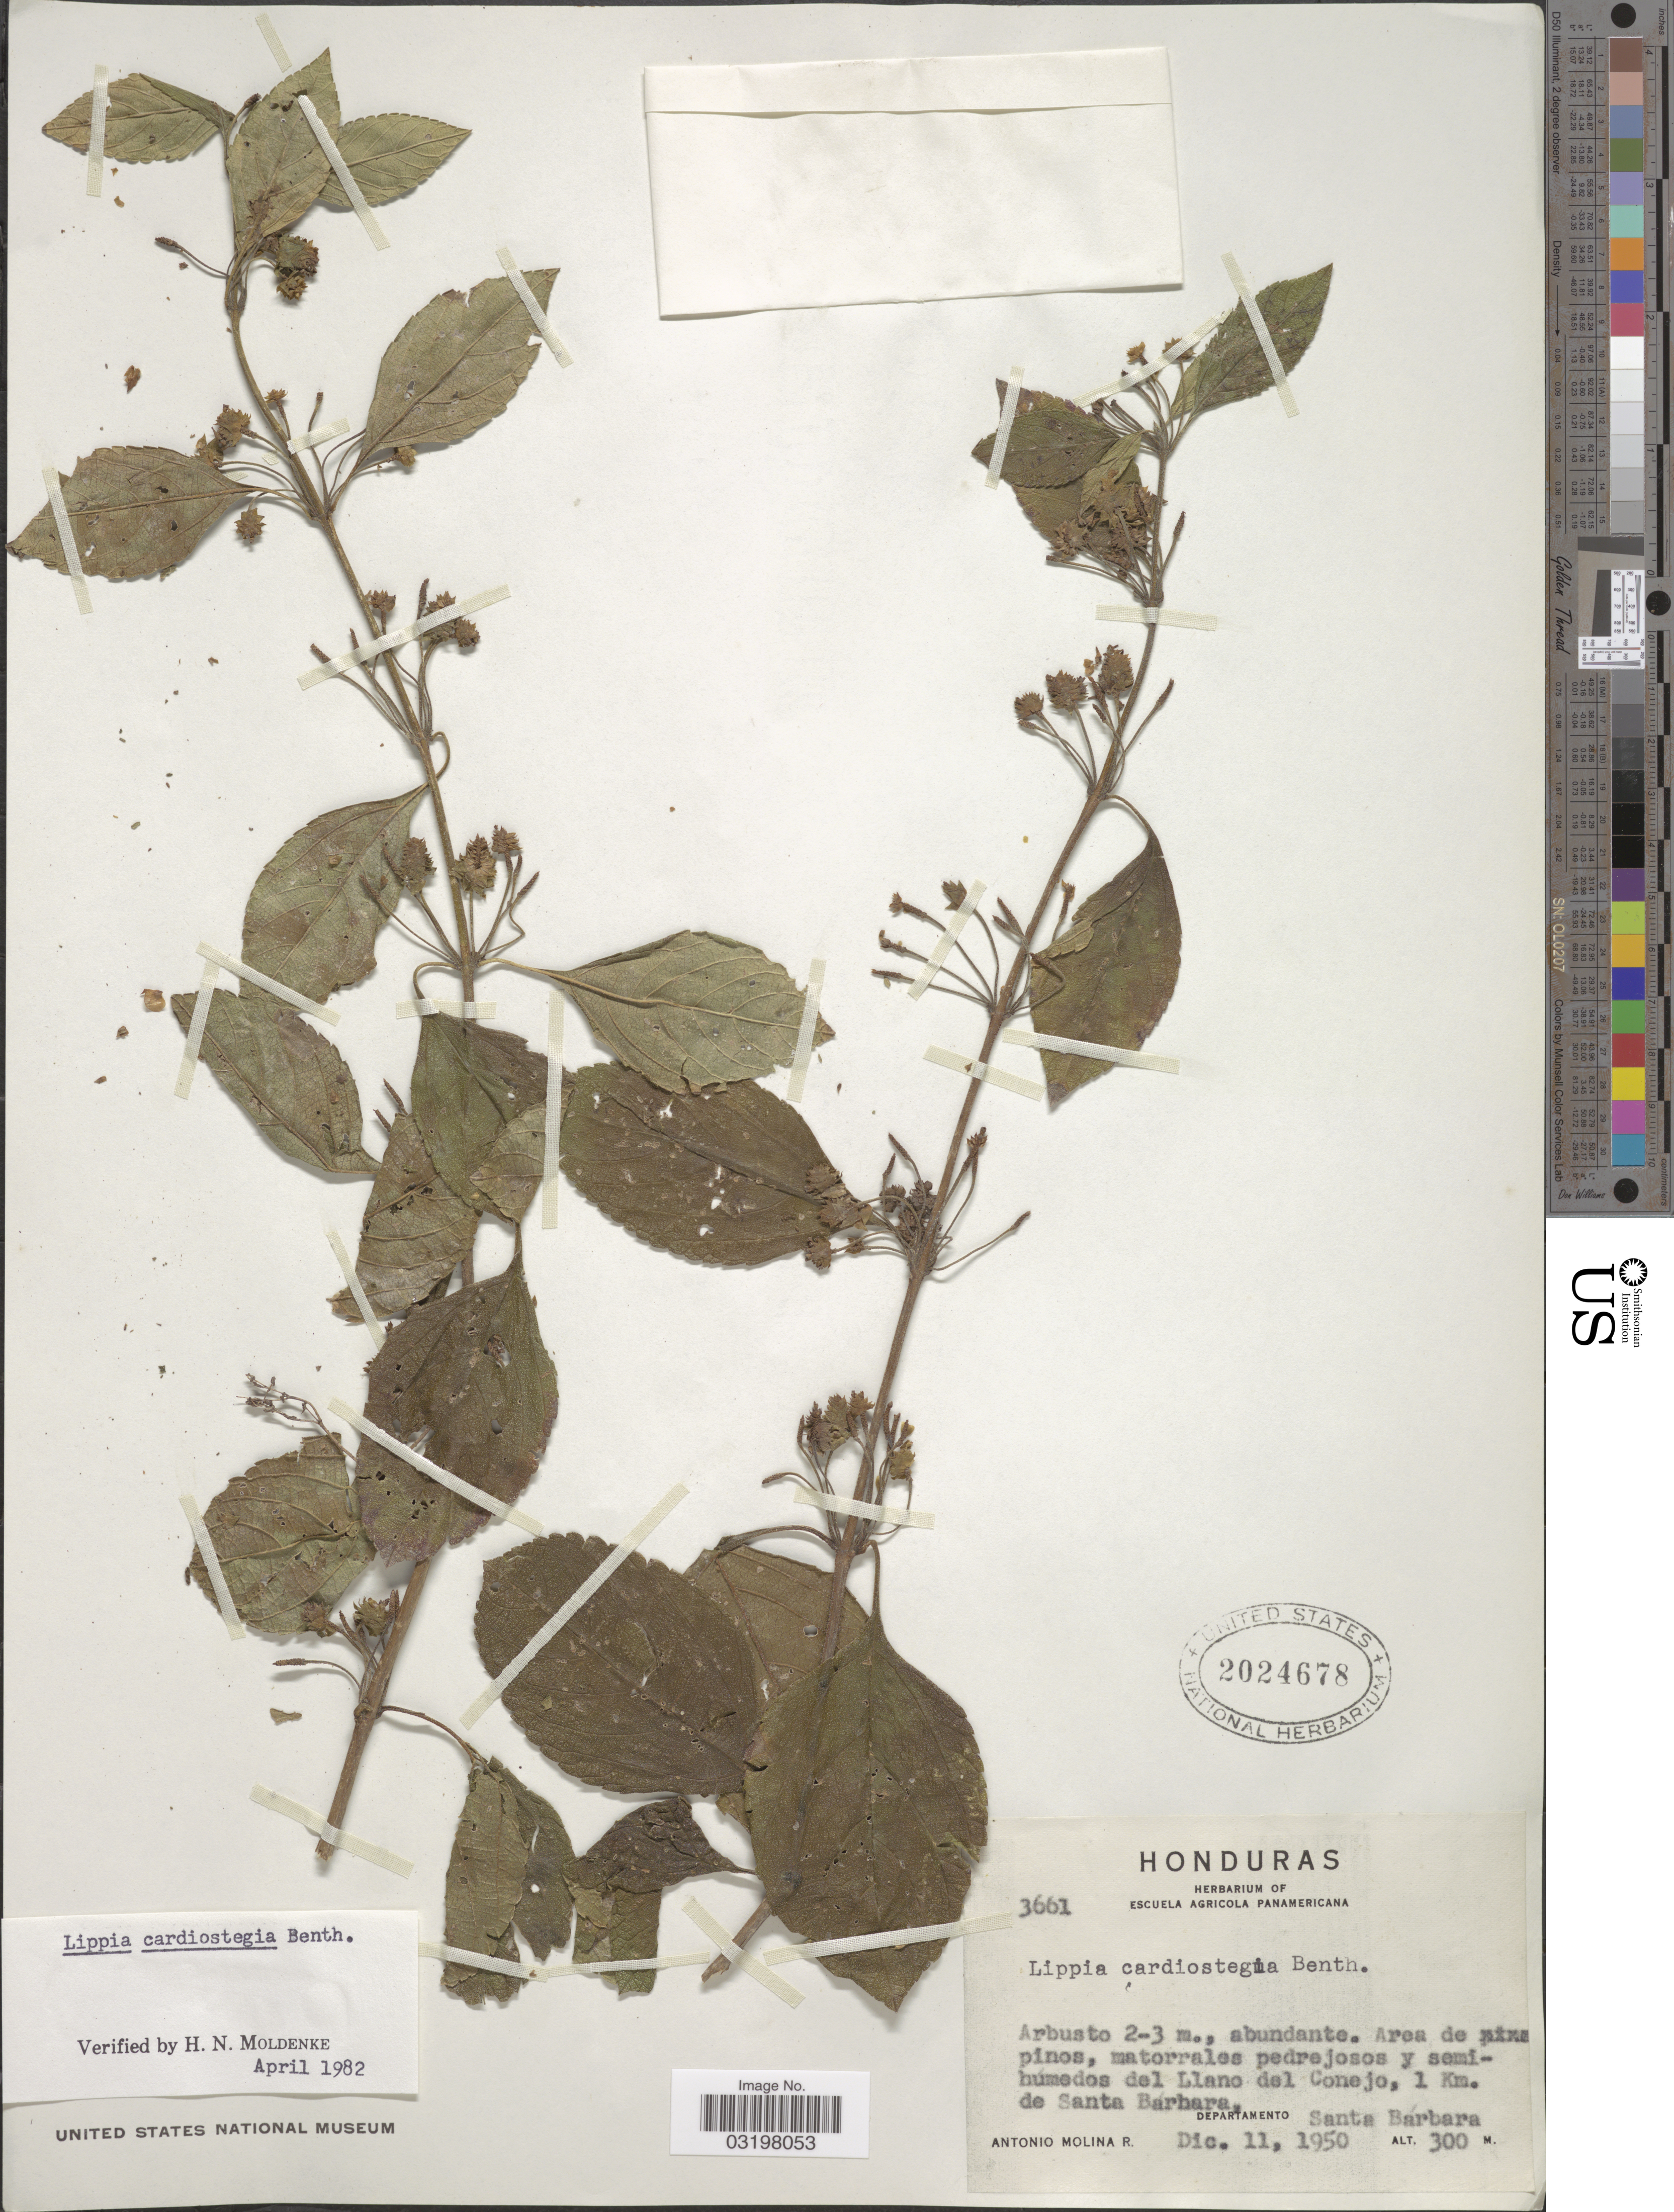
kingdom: Plantae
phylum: Tracheophyta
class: Magnoliopsida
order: Lamiales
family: Verbenaceae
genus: Lippia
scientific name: Lippia cardiostegia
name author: Benth.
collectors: A. Molina R.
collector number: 3661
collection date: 1950-12-11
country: Honduras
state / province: Santa Bárbara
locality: Area de pinos, matorrales pedrejosos y semi-humedos del Llano del Conejo, 1 Km. de Santa Barbara, Departamento Santa Barbara.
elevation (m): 300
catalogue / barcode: US 2024678